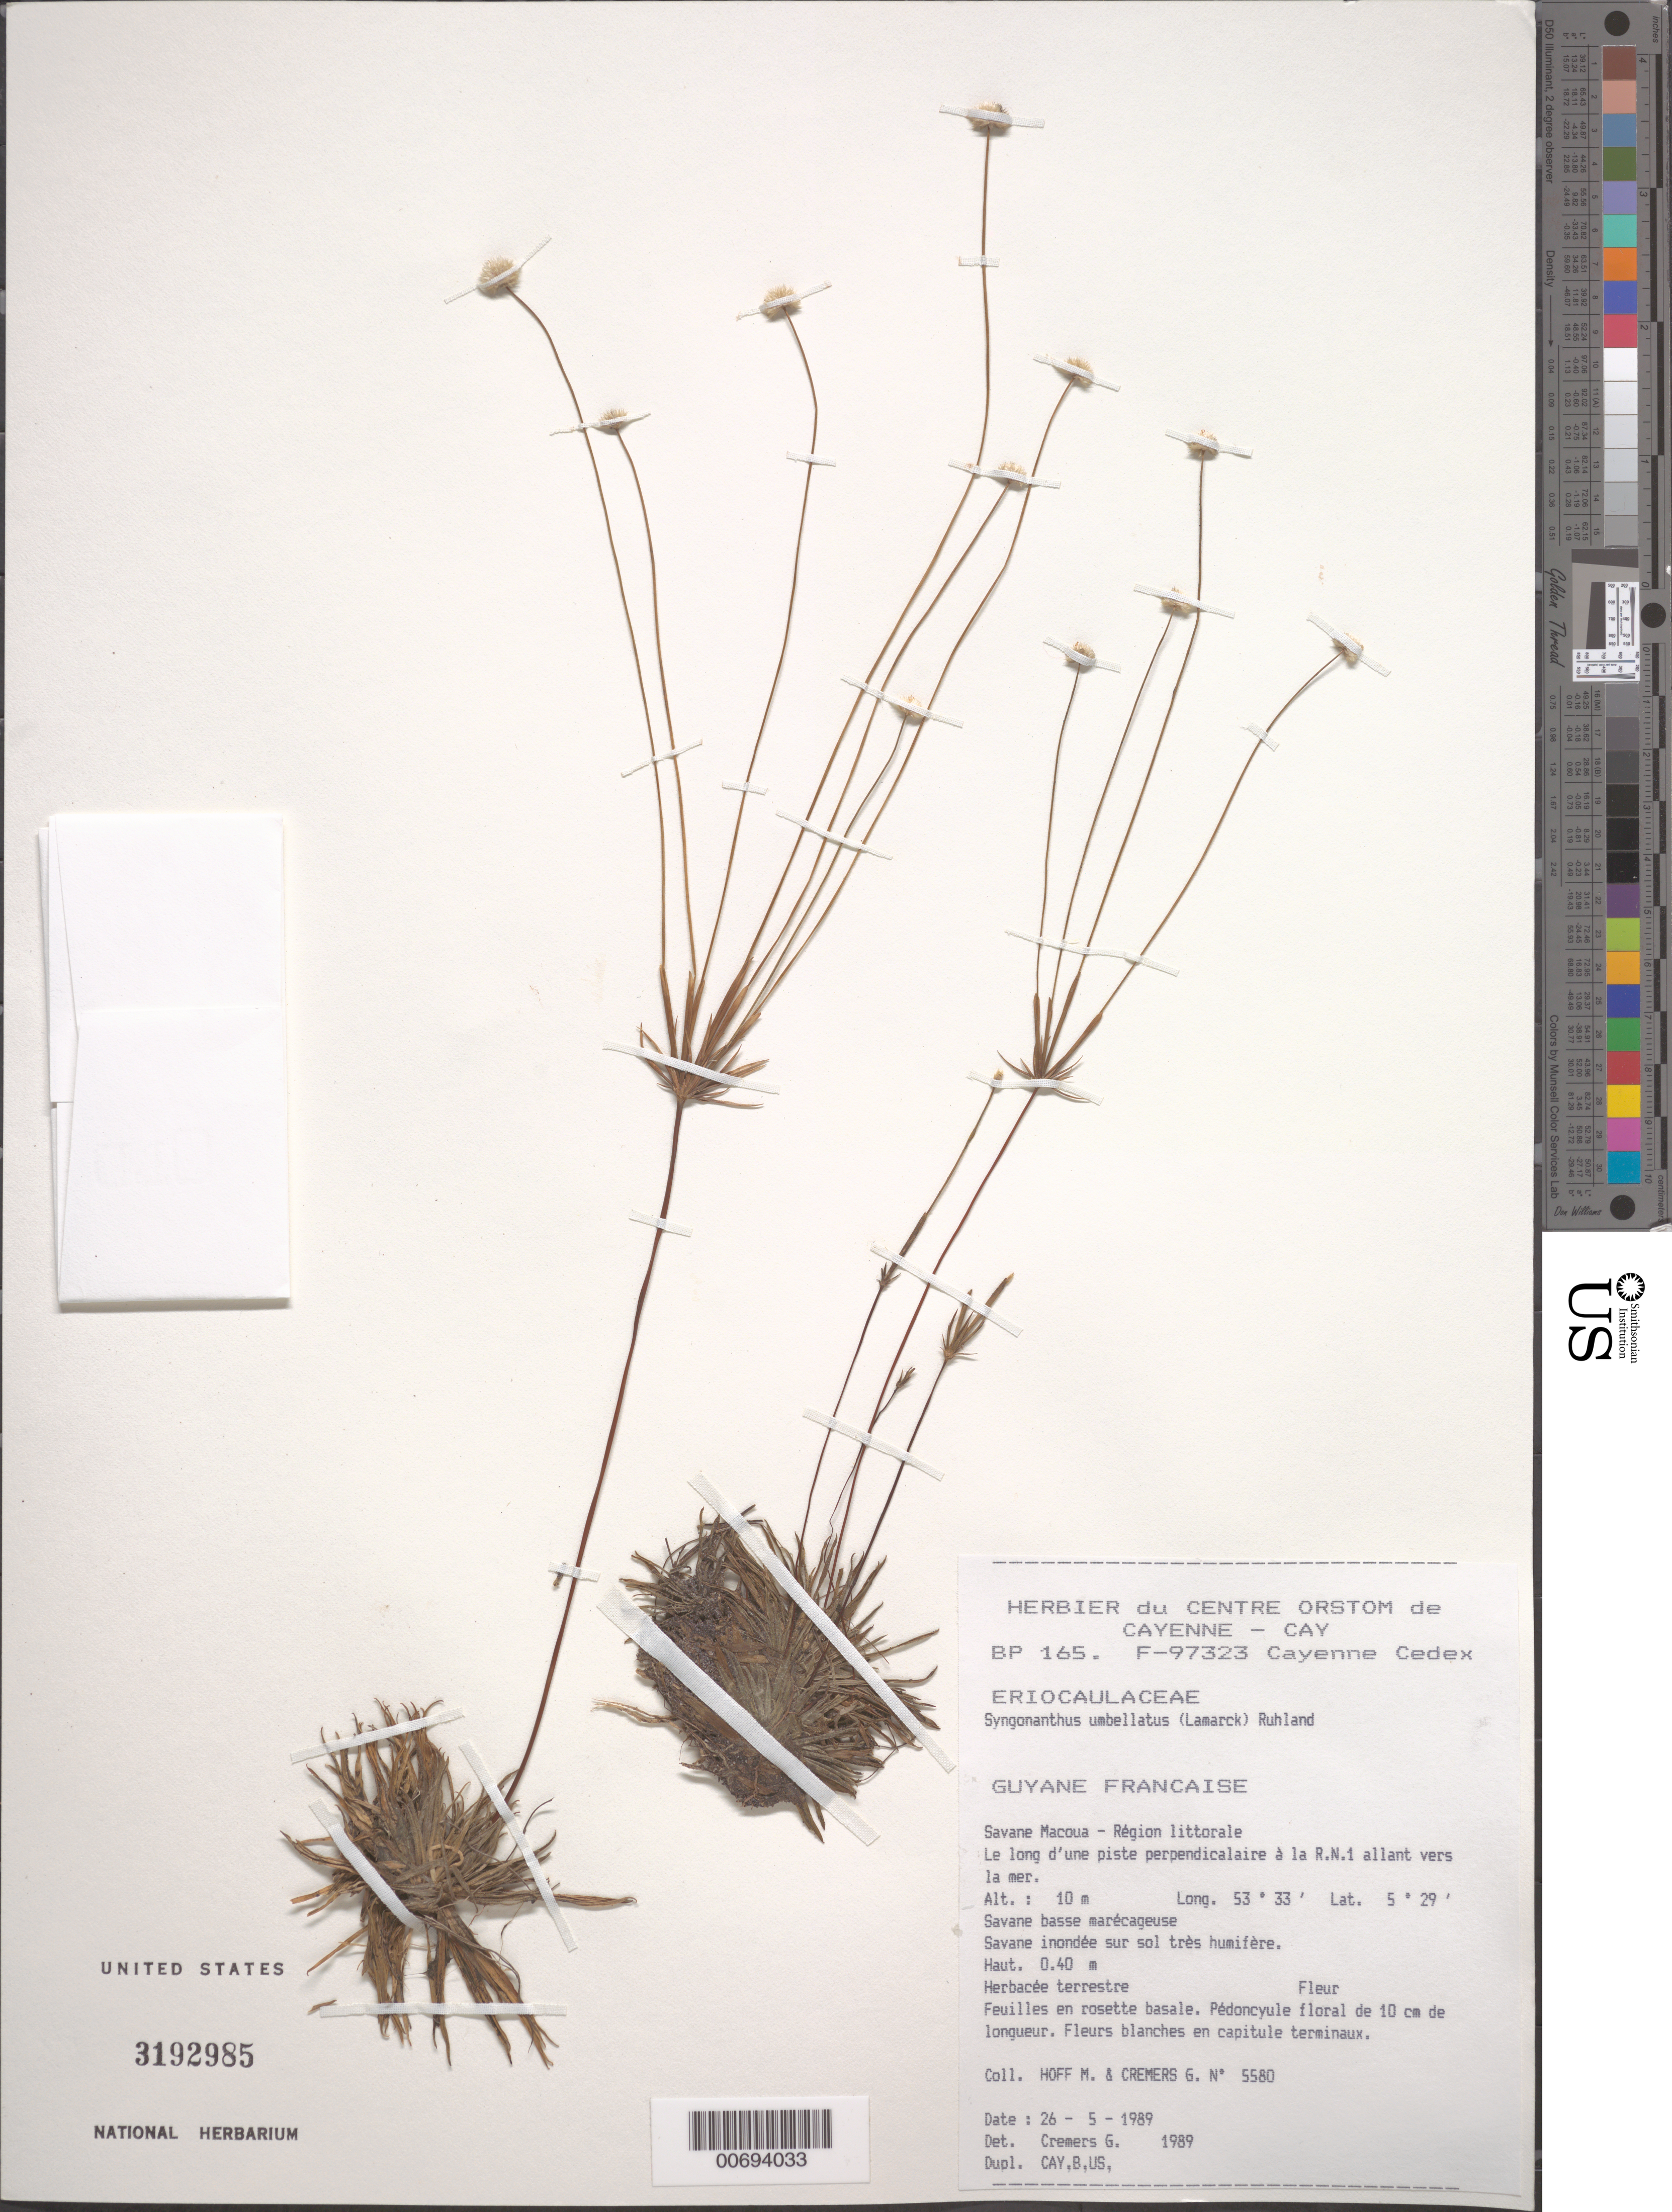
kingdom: Plantae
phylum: Tracheophyta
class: Liliopsida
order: Poales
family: Eriocaulaceae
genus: Syngonanthus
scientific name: Syngonanthus umbellatus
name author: (Lam.) Ruhland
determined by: Cremers, Georges A.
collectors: M. Hoff & G. Cremers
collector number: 5580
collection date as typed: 26-May-89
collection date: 1989-05-26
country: French Guiana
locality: Savane Macoua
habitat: Savane basse marécageuse. Savane inondée sur sol tres humifere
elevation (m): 10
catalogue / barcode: US 3192985